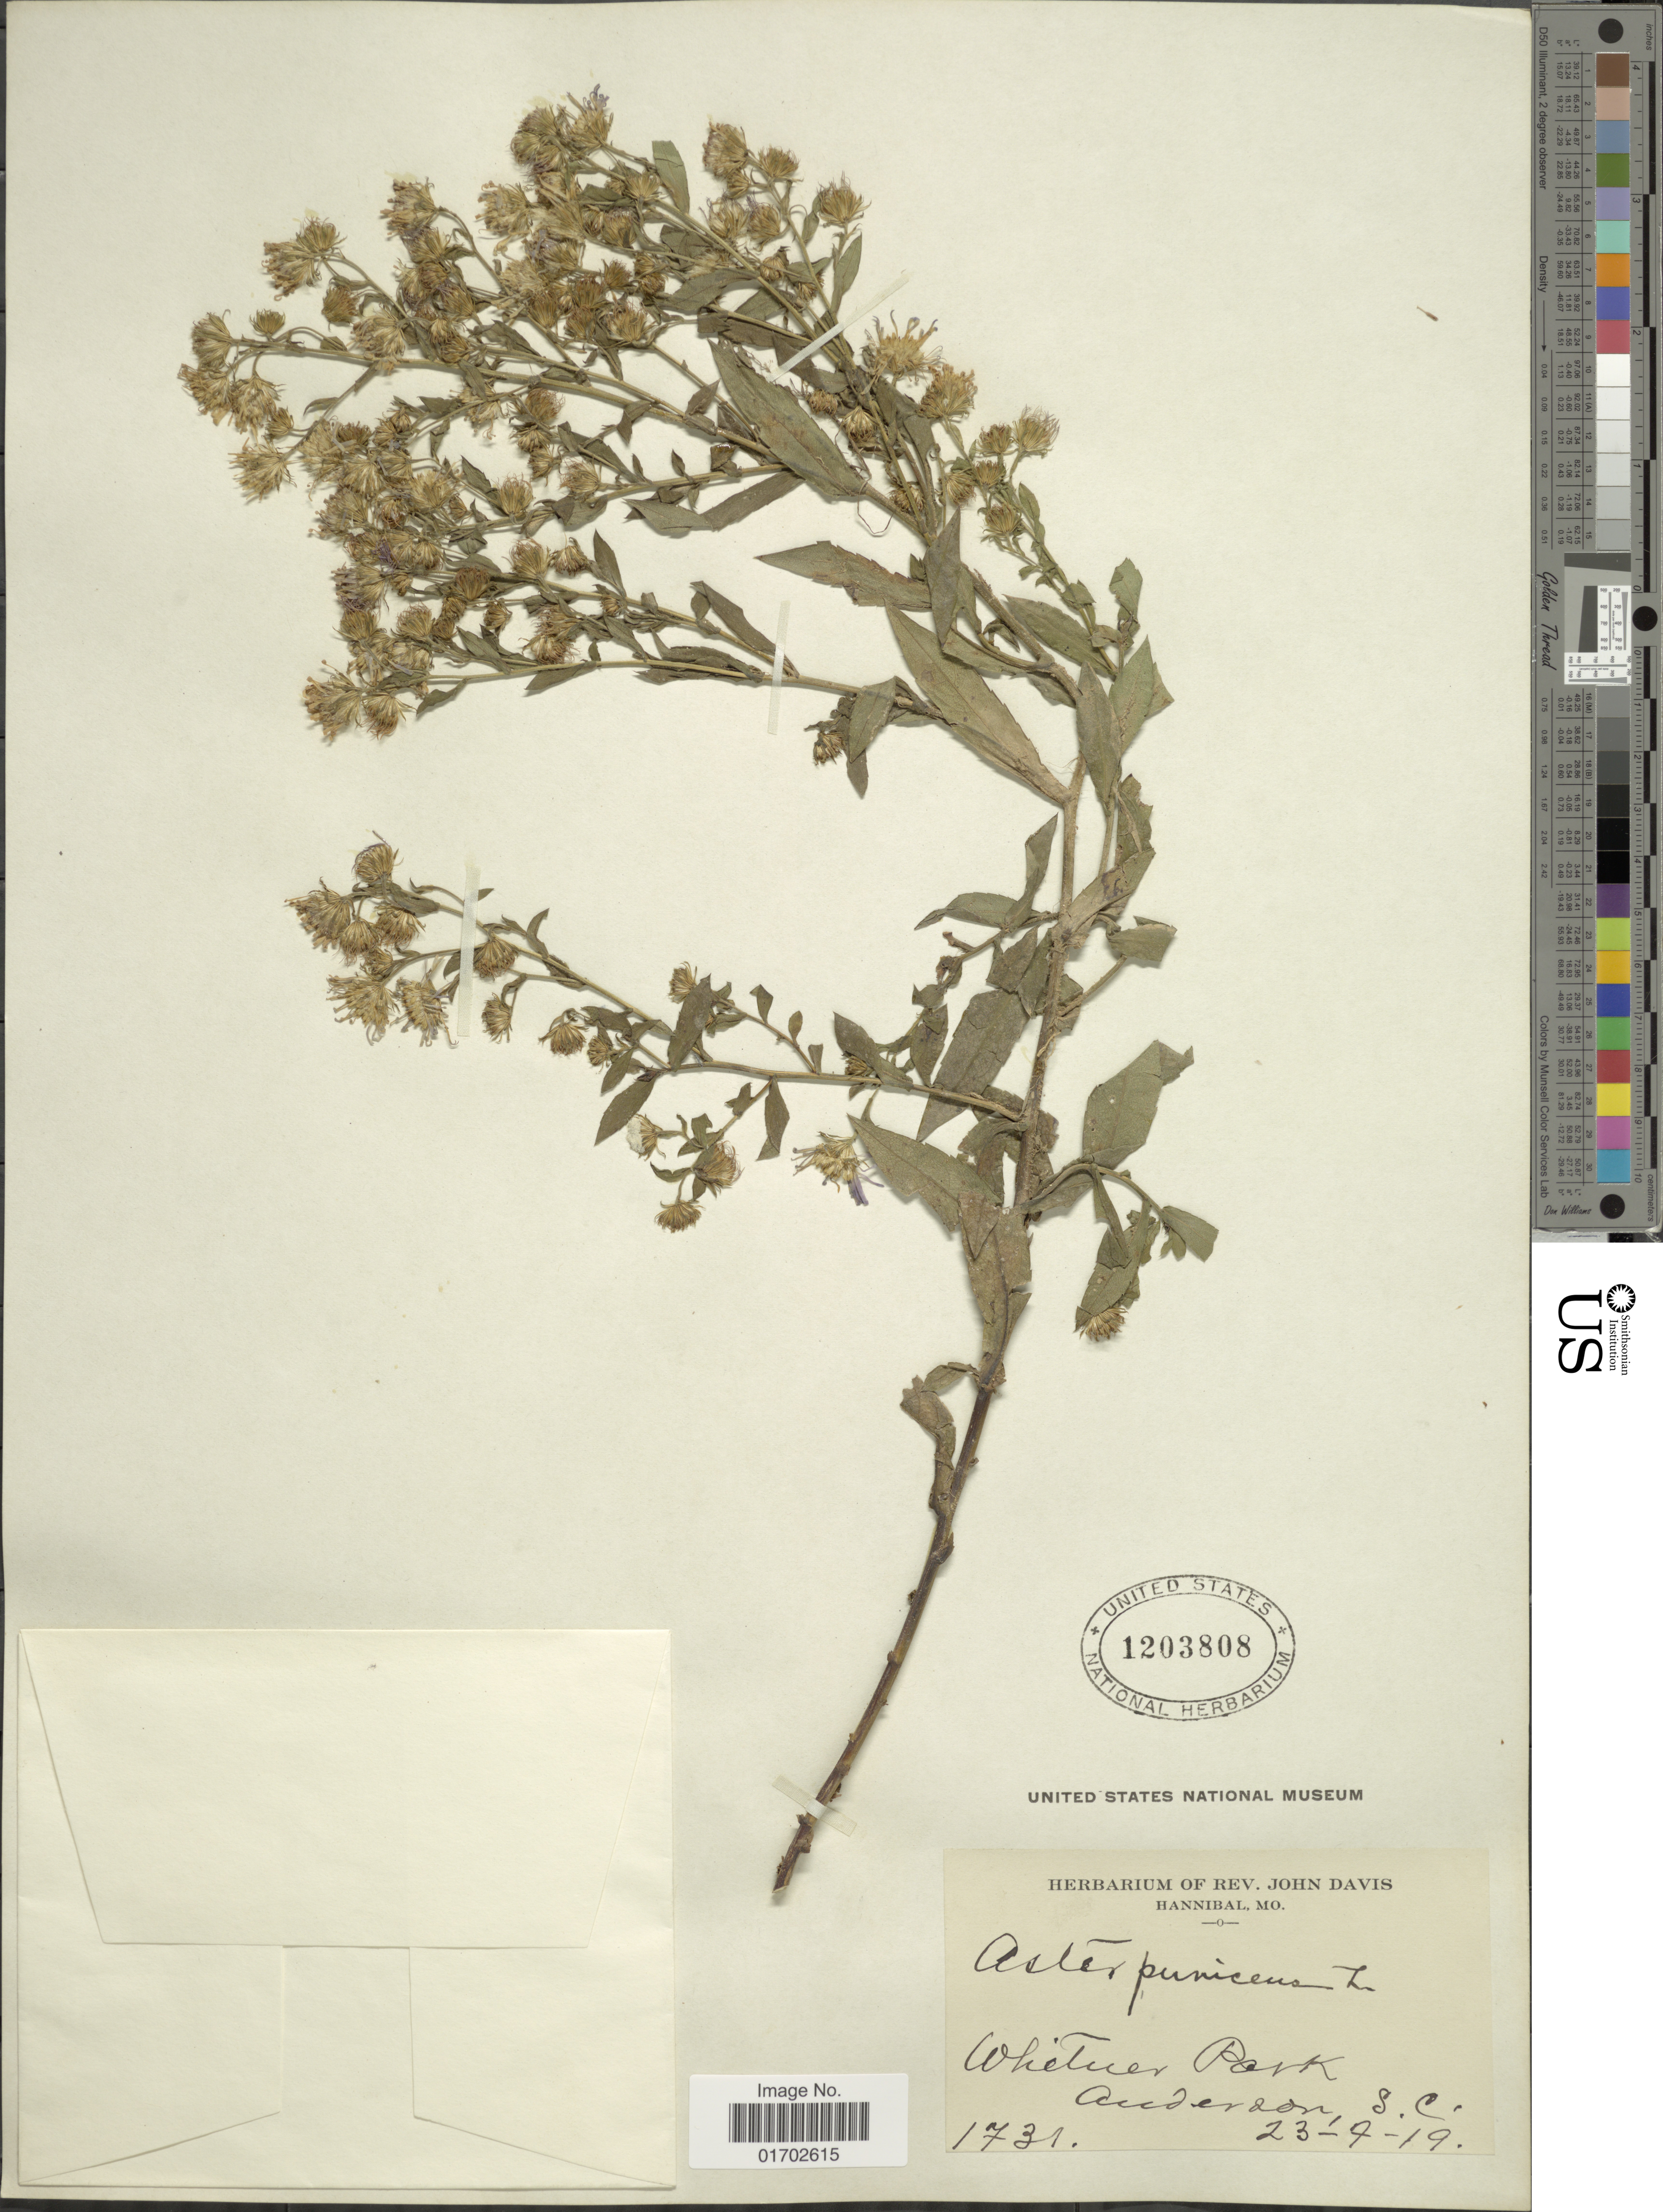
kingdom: Plantae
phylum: Tracheophyta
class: Magnoliopsida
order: Asterales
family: Asteraceae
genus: Symphyotrichum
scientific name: Symphyotrichum puniceum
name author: (L.) Á. Löve & D. Löve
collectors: ex herb. Rev. John Davis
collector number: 1731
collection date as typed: Transcribed d/m/y: 23/7/19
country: United States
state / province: South Carolina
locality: Whitner Park, Anderson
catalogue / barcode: US 1203808